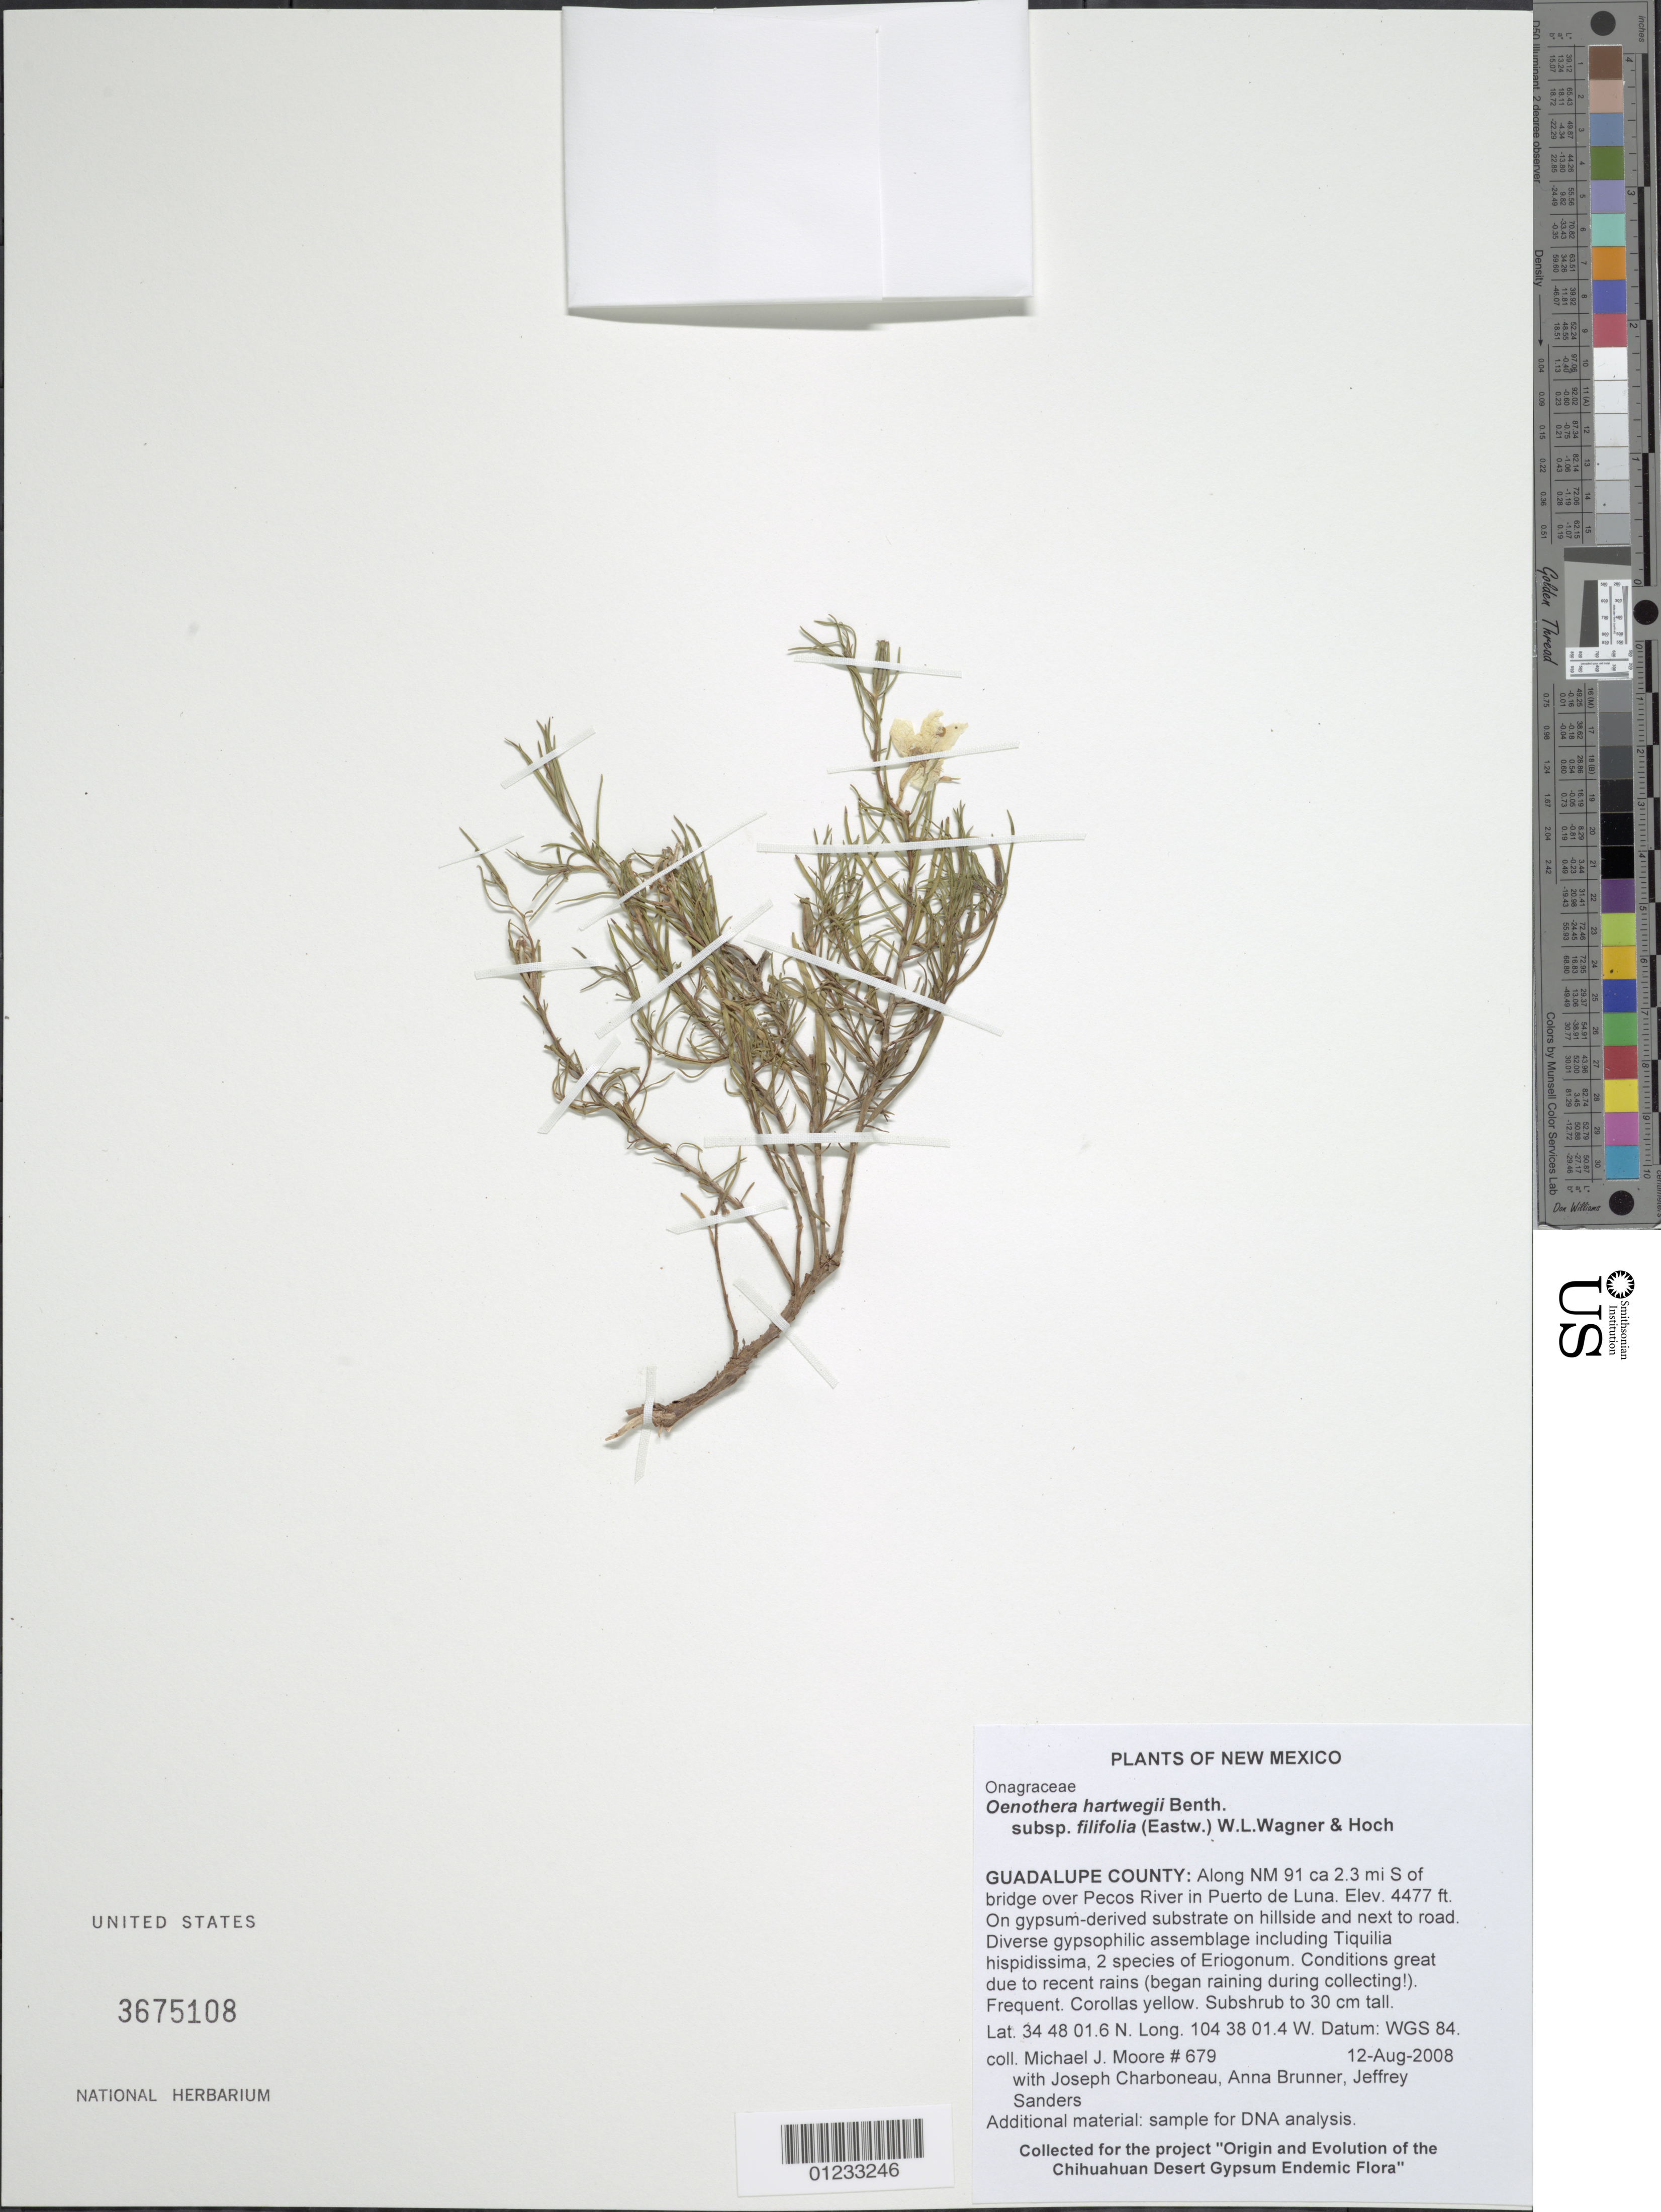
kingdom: Plantae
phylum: Tracheophyta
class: Magnoliopsida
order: Myrtales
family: Onagraceae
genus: Oenothera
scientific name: Oenothera hartwegii subsp. filifolia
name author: (Eastw.) W.L. Wagner & Hoch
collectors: M. J. Moore, J. L. M. Charboneau, A. Brunner & J. Sanders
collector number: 679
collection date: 2004-08-11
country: United States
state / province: New Mexico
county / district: Guadalupe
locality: Along NM 91 ca 2.3 mi S of bridge over Pecos River in Puerto de Luna.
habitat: On gypsum-derived substrate on hillside and next to road. Diverse gypsophilic assemblage including Tiquilia hispidissima, 2 species of Eriogonum. Conditions great due to recent rains (began raining during collecting!).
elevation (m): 1365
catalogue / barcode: US 3675108